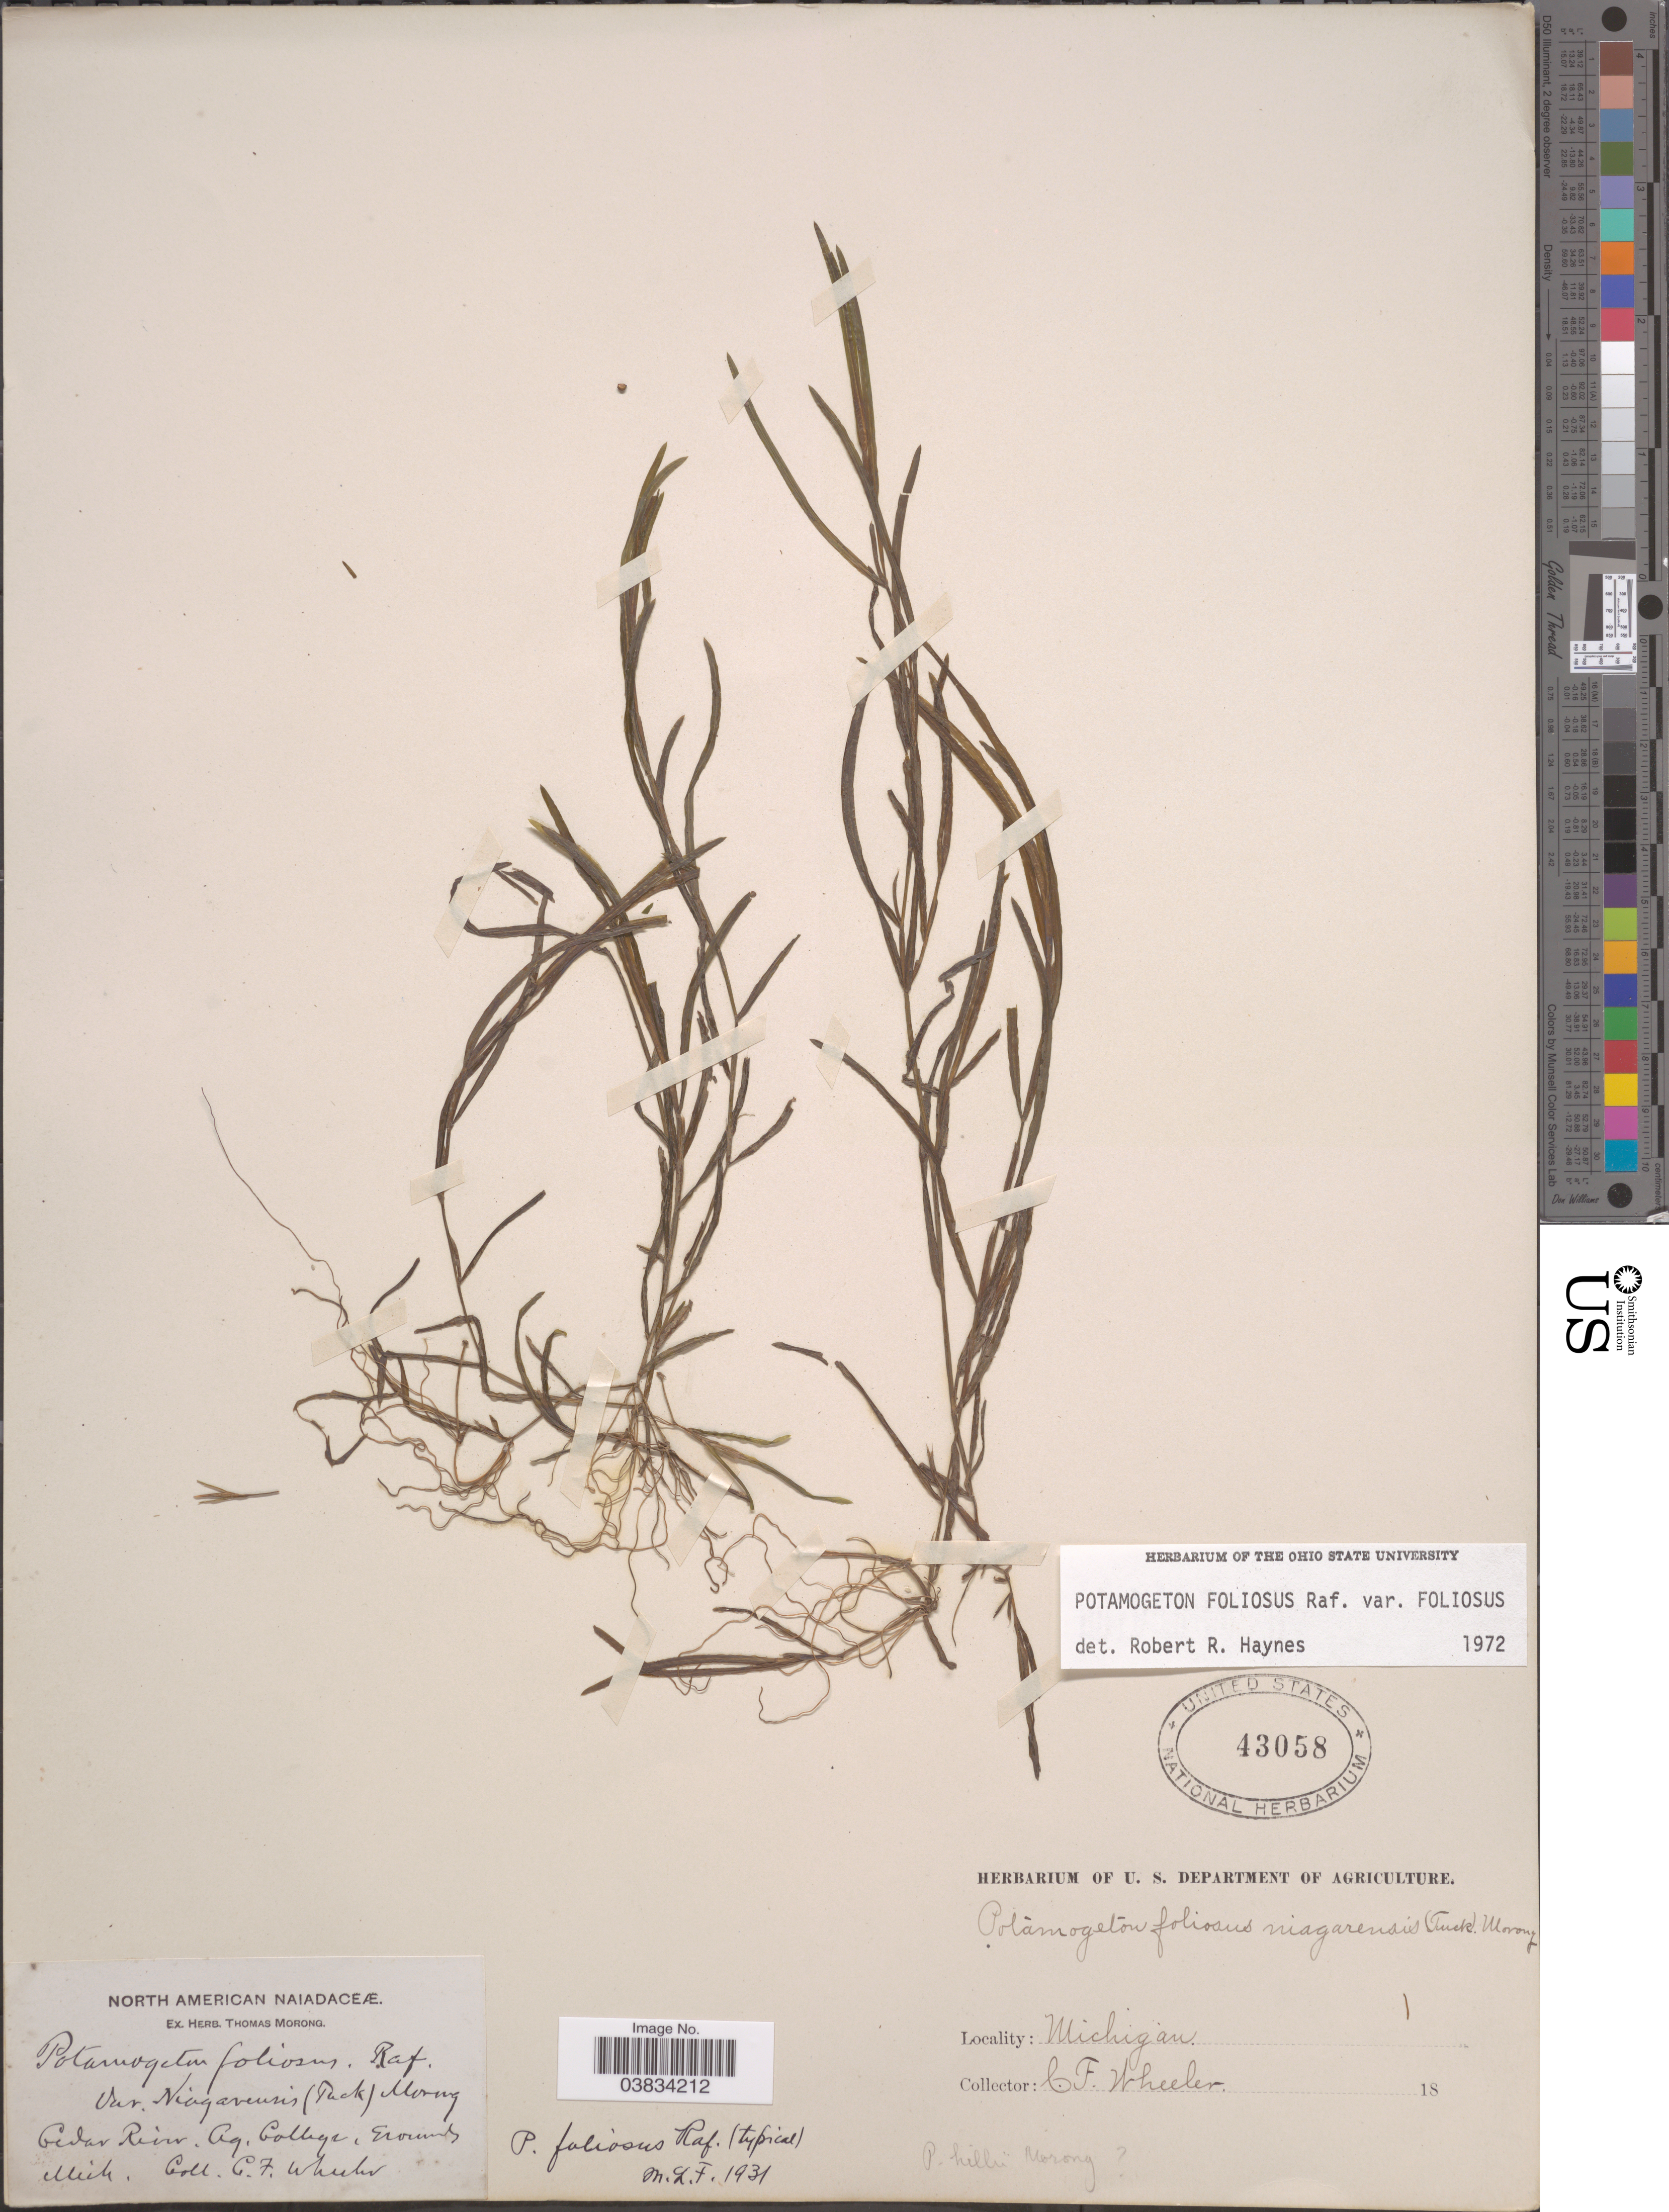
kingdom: Plantae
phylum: Tracheophyta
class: Liliopsida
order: Alismatales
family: Potamogetonaceae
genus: Potamogeton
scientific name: Potamogeton foliosus var. foliosus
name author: Raf.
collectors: C. Wheeler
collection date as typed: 18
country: United States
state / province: Michigan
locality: Cedar River, Ag. College Grounds.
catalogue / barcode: US 43058